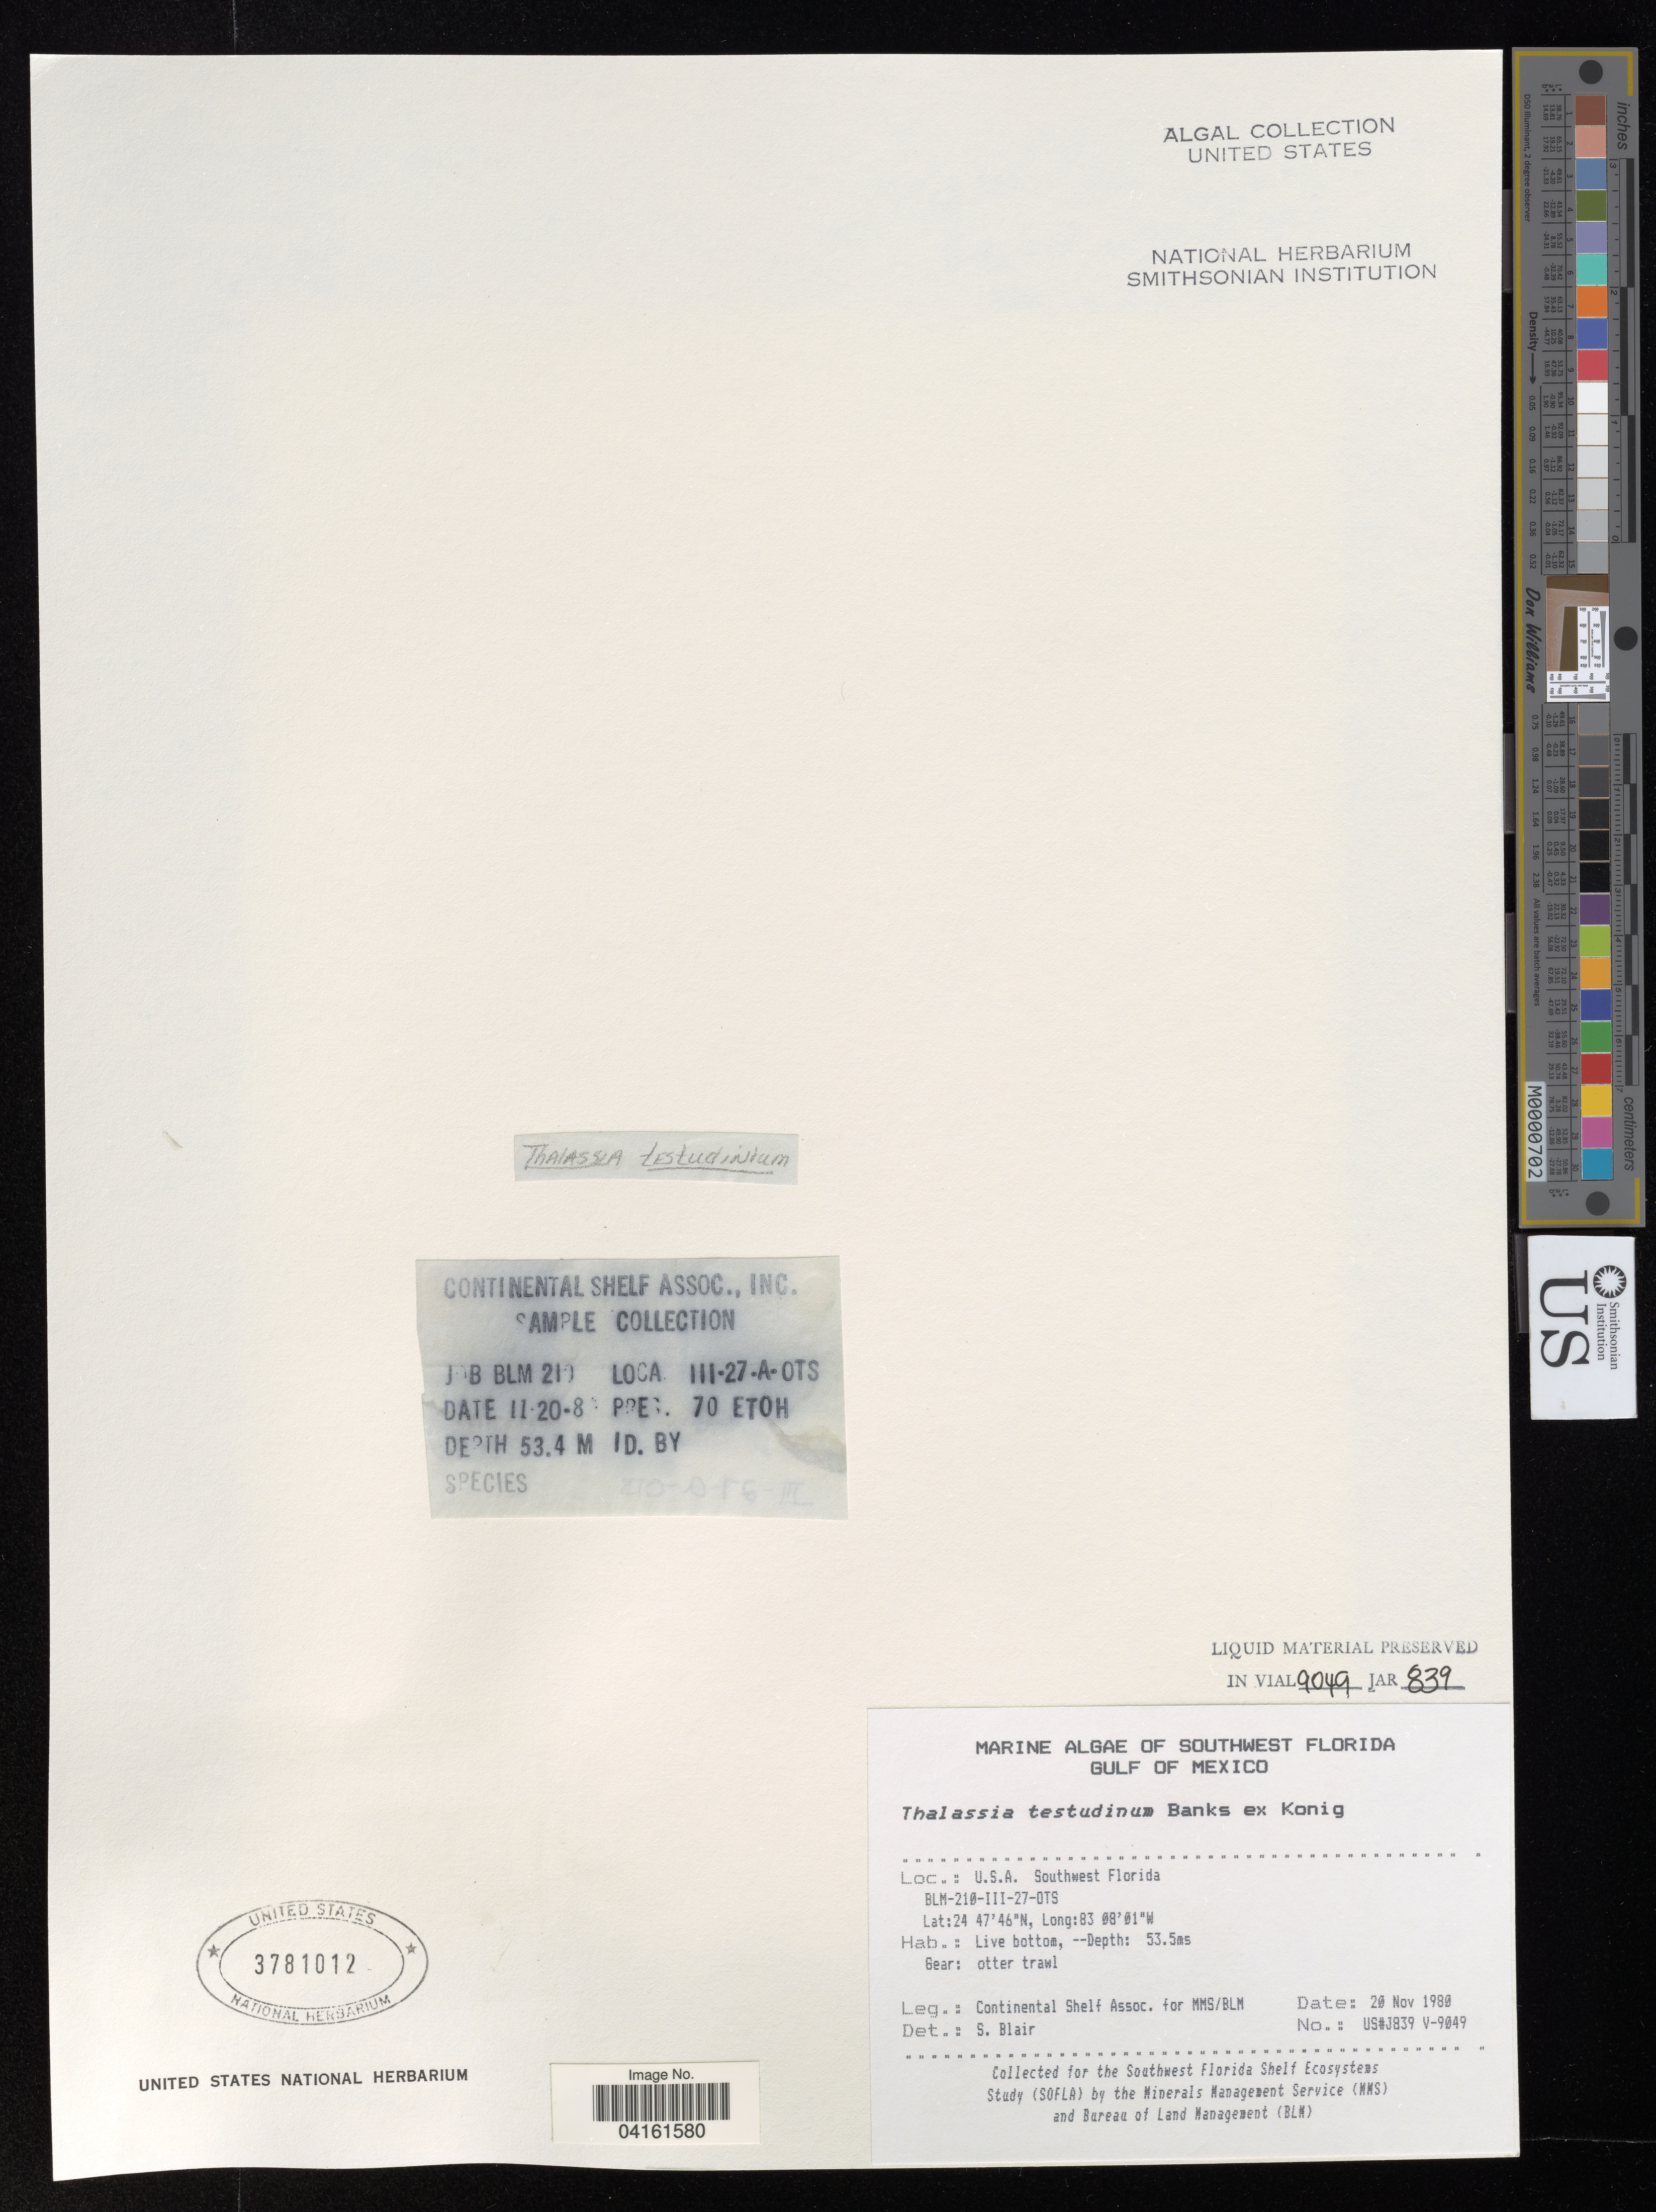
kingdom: Plantae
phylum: Tracheophyta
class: Liliopsida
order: Alismatales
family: Hydrocharitaceae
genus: Thalassia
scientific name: Thalassia testudinum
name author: Banks & Sol. ex K.D. Koenig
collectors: Continental Shelf Associates for the MMS/BLM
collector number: US#J839 V-9049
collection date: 1980-11-20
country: United States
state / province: Florida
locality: Southwest Florida. Gulf of Mexico. BLM-210-III-27-OTS.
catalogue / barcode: US 3781012